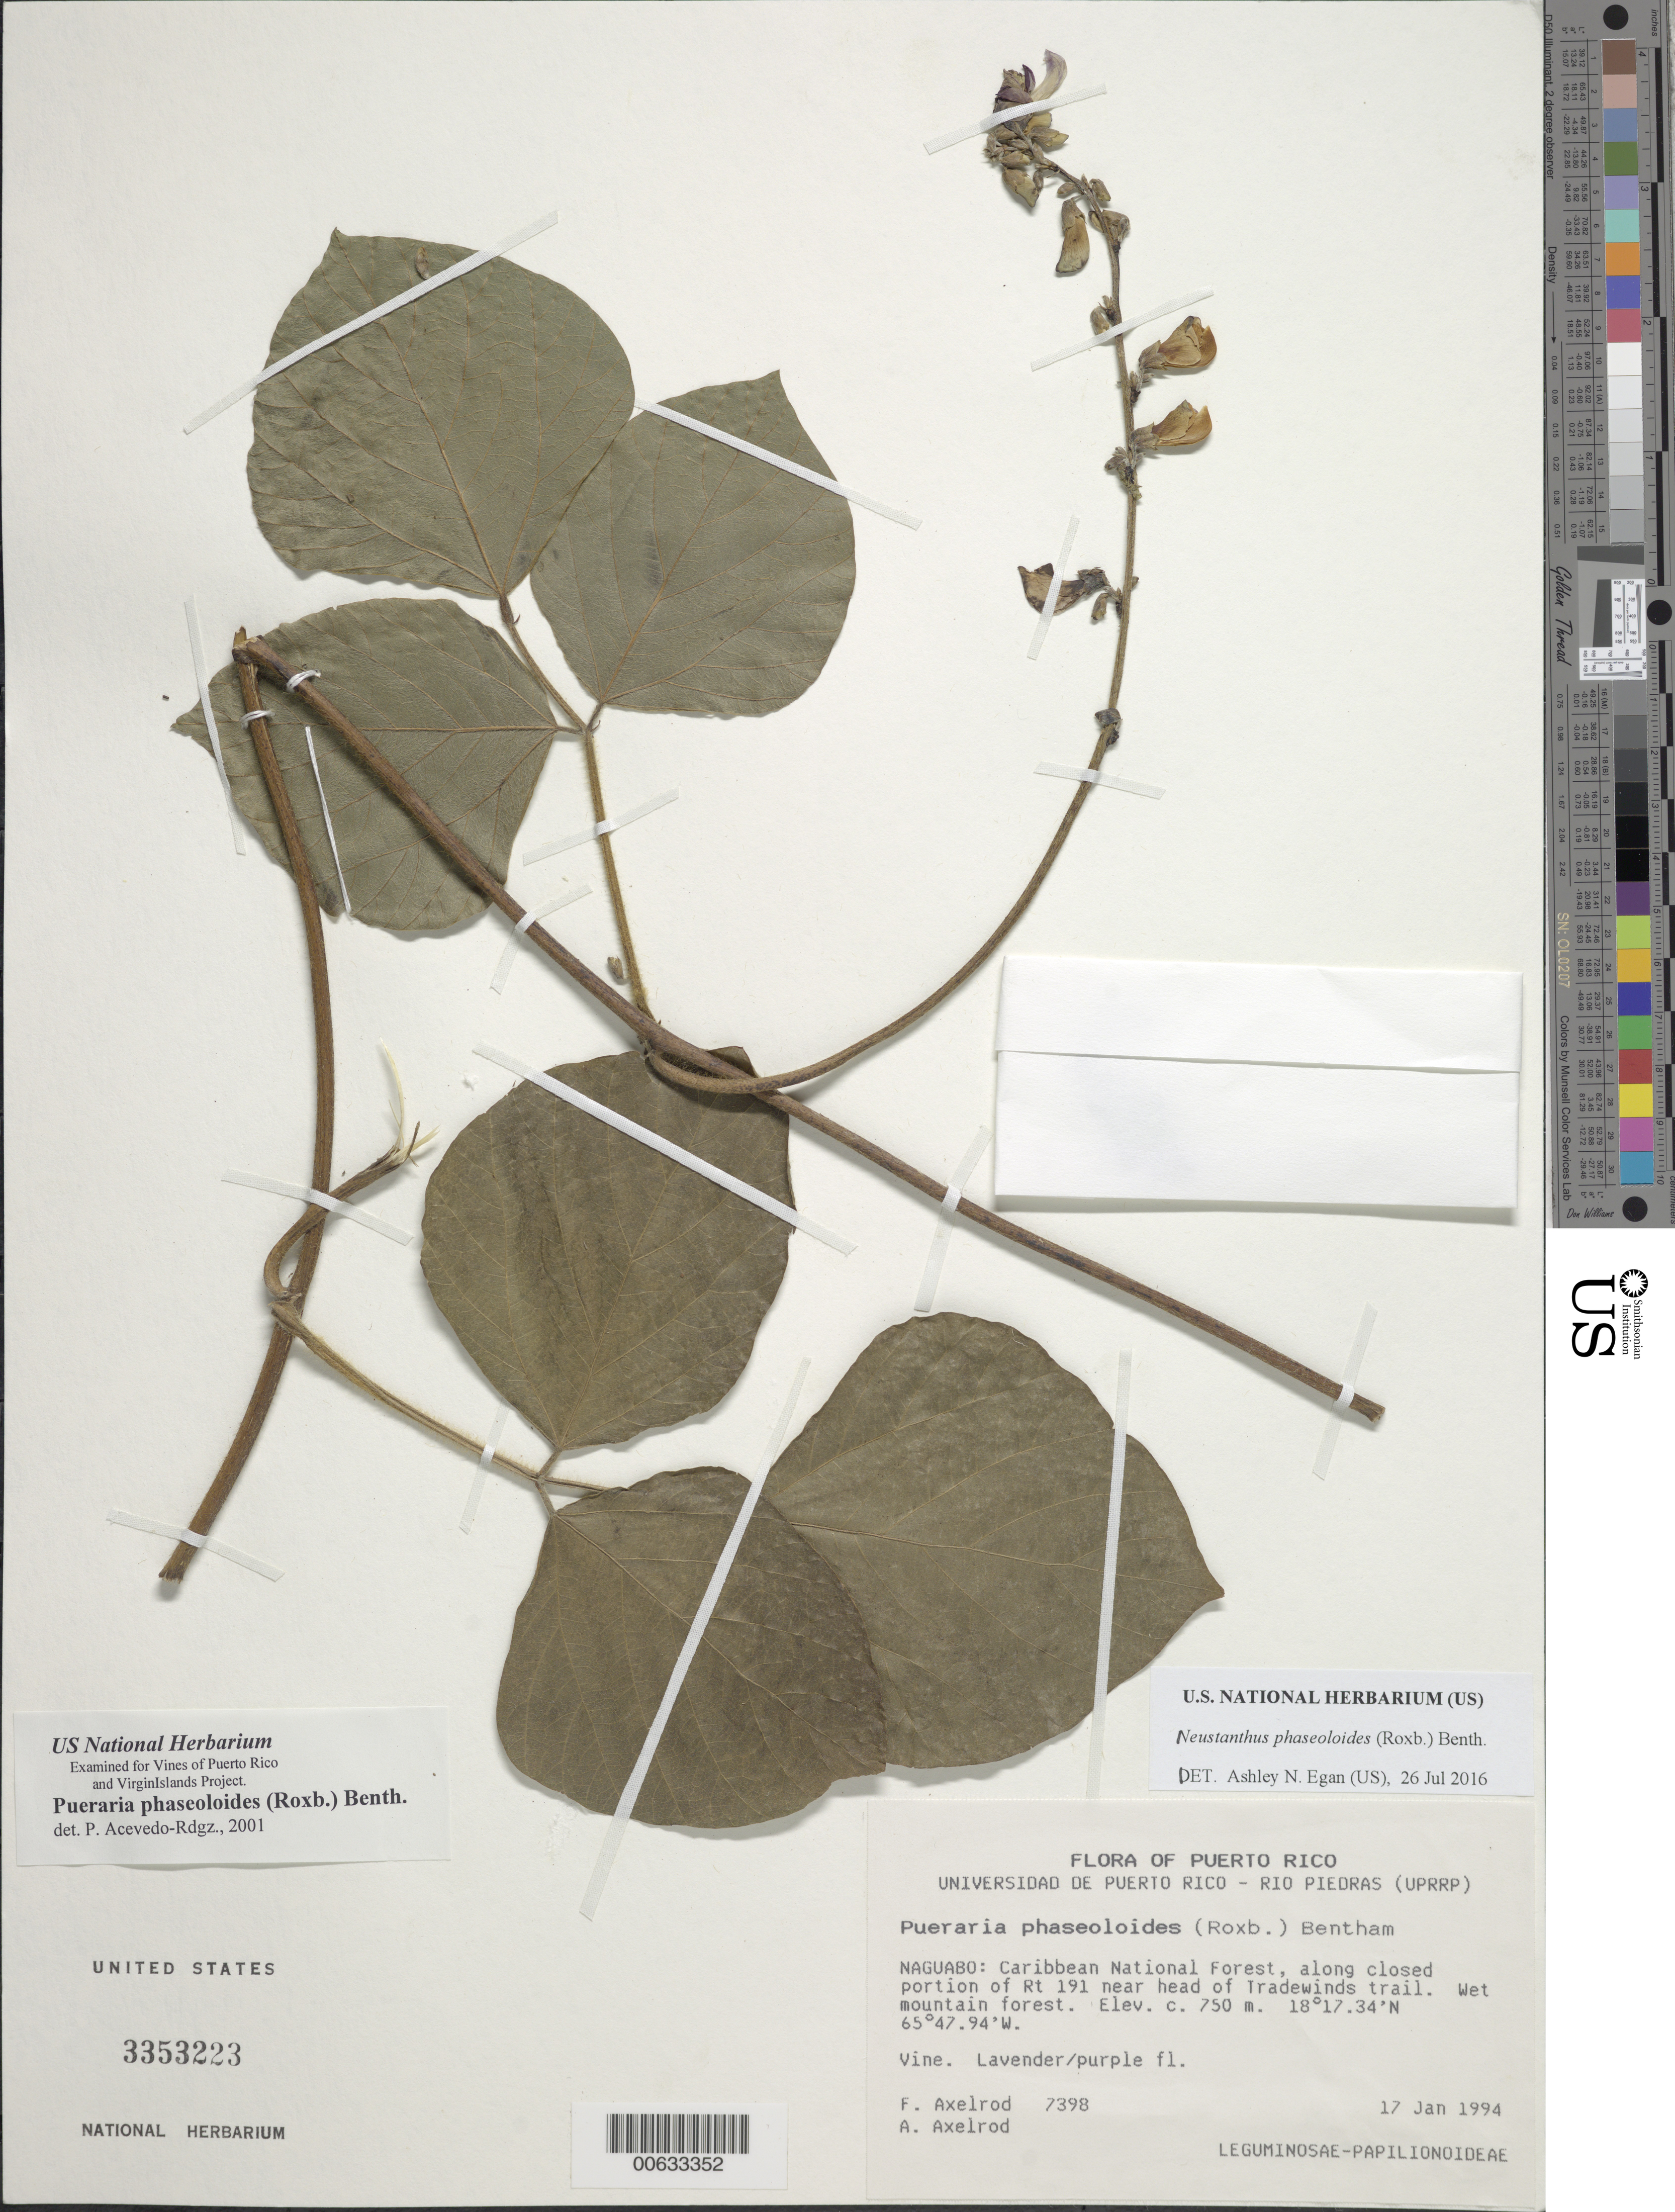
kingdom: Plantae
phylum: Tracheophyta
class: Magnoliopsida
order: Fabales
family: Fabaceae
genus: Neustanthus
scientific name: Neustanthus phaseoloides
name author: (Roxb.) Benth.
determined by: Egan, Ashley N., (US), Smithsonian Institution - National Museum of Natural History (UNITED STATES)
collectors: F. S. Axelrod & A. Axelrod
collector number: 7398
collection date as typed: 17 Jan 1994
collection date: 1994-01-17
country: Puerto Rico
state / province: Naguabo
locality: Naguabo: Caribbean National Forest, along closed portion of Rt. 191 near head of Tradewinds trail.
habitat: Wet mountain forest.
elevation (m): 750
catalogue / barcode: US 3353223